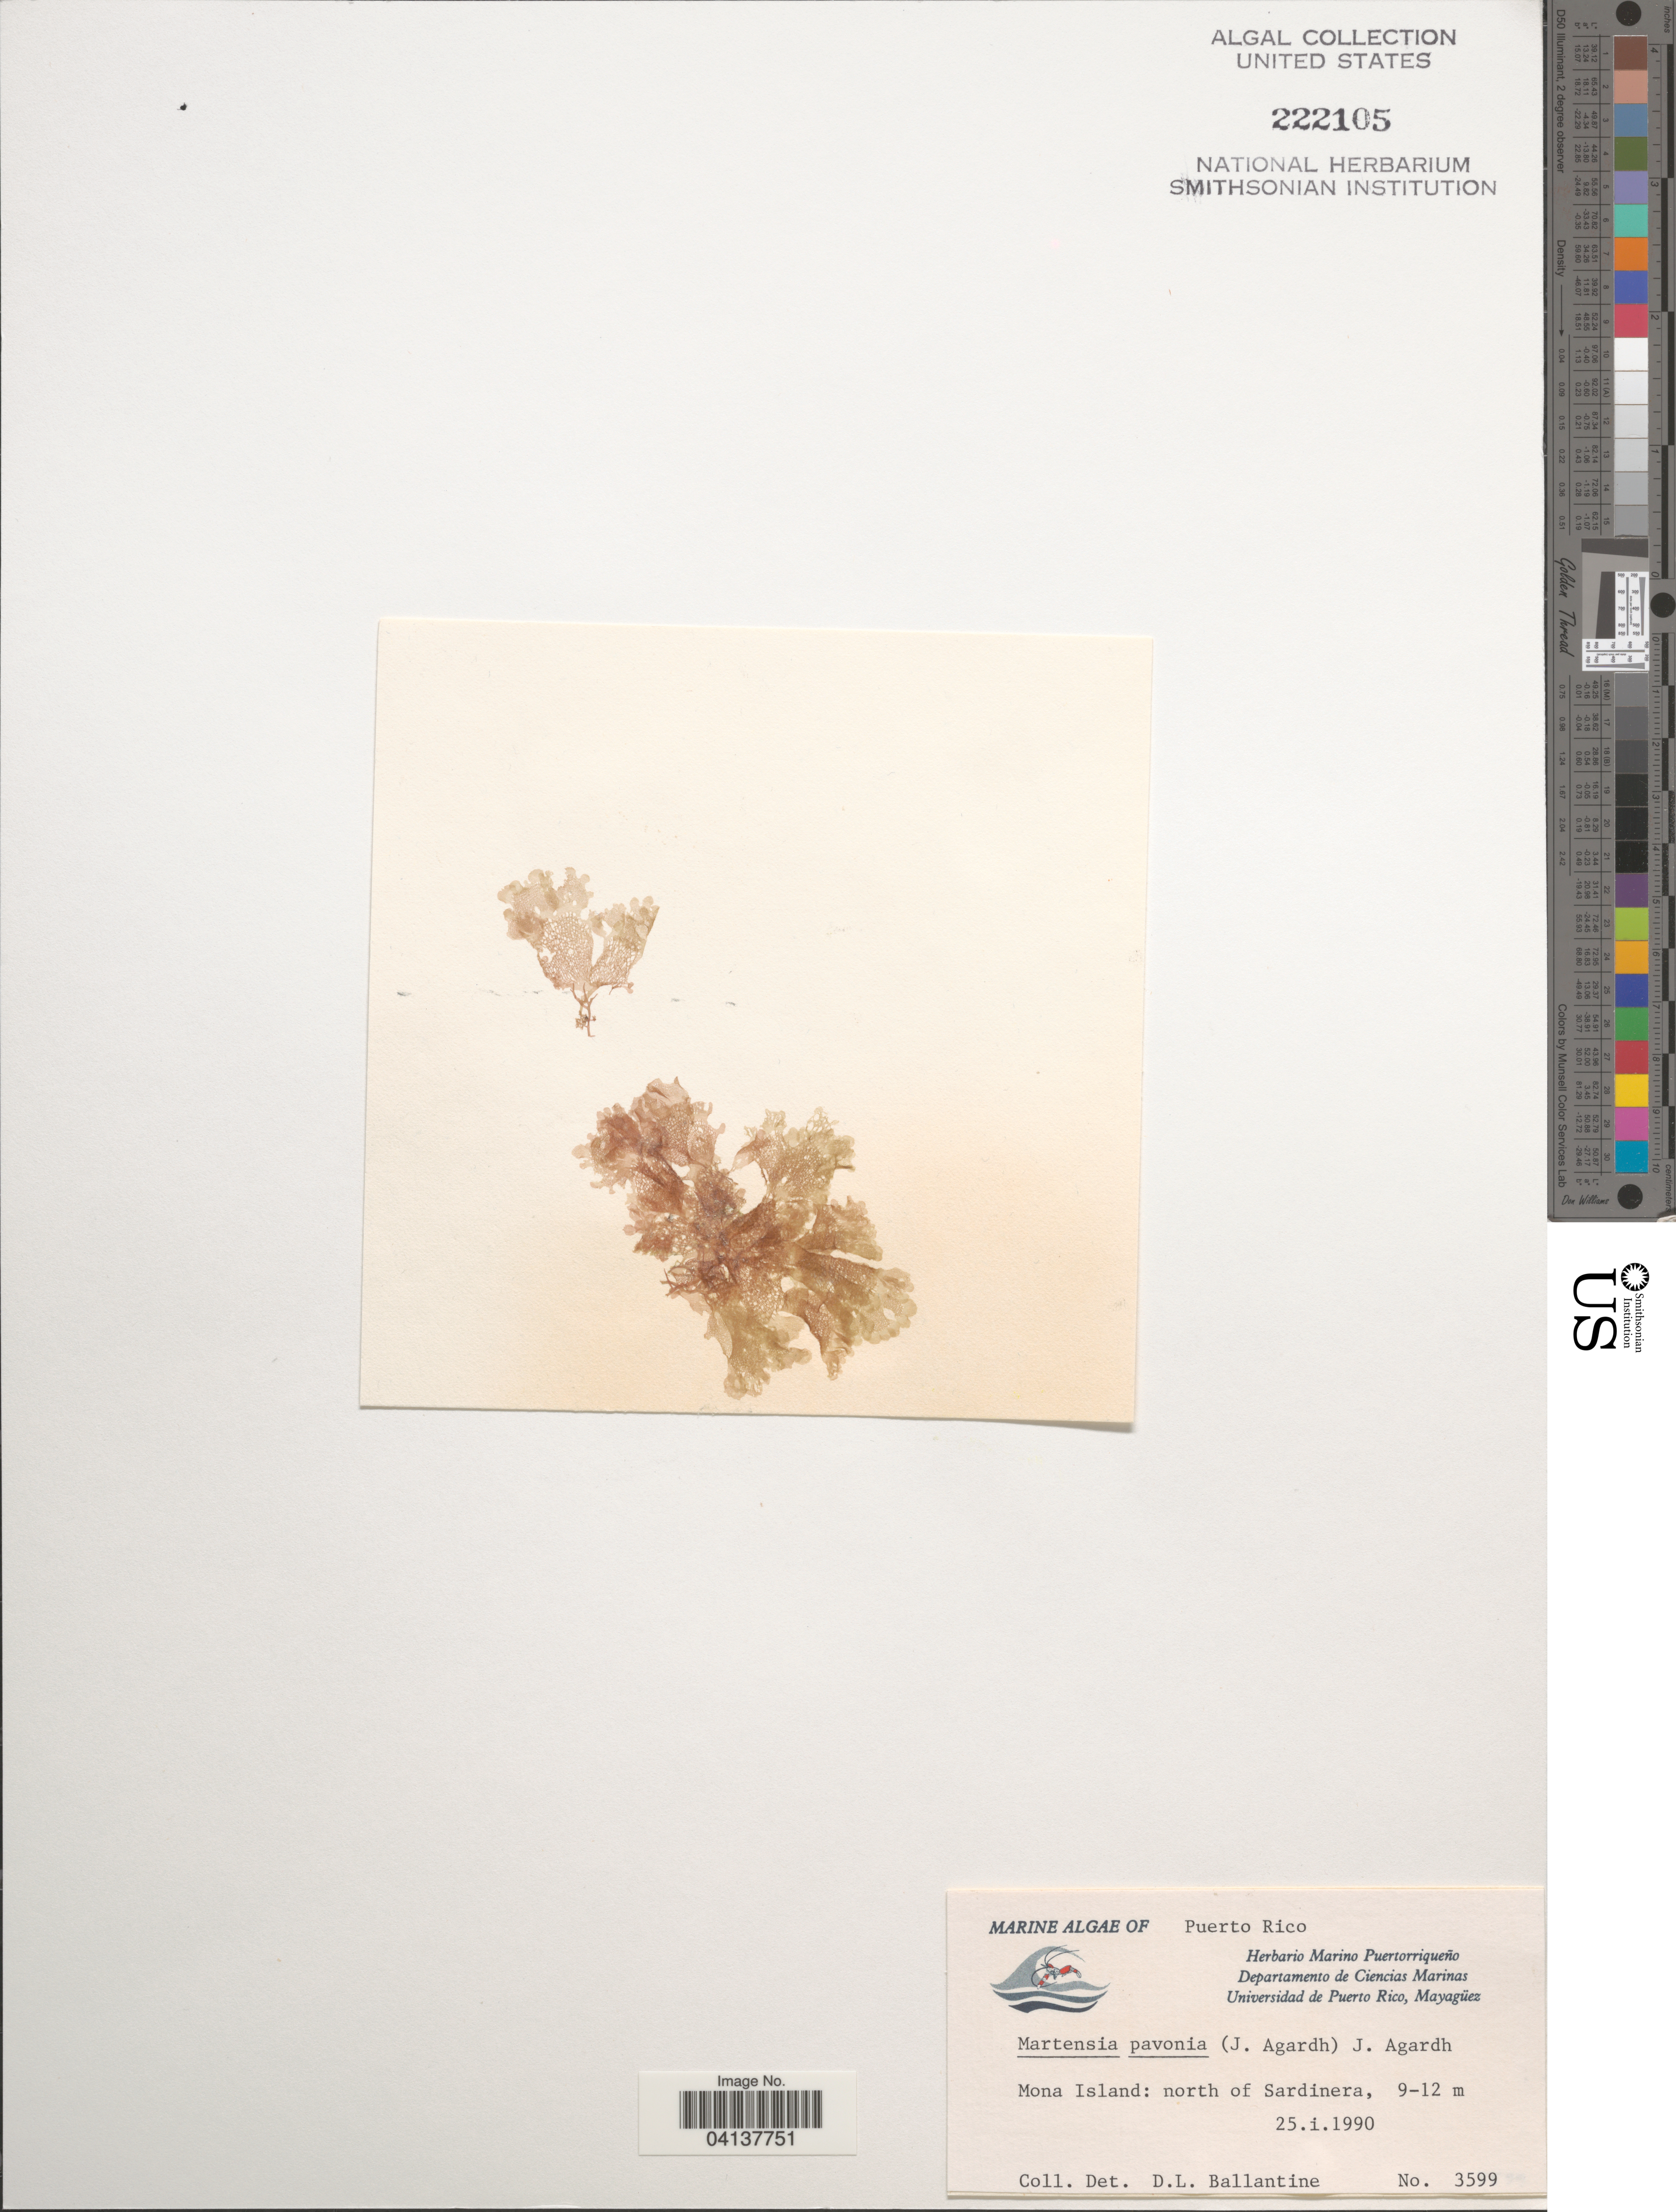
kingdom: Plantae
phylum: Rhodophyta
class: Florideophyceae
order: Ceramiales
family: Delesseriaceae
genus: Martensia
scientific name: Martensia pavonia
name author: (J. Agardh) J. Agardh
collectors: D.L. Ballantine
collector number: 3599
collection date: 1990-01-25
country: Puerto Rico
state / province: Mayaguëz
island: Mona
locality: Mona Island: north of Sardinera.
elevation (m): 9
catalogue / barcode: US 222105